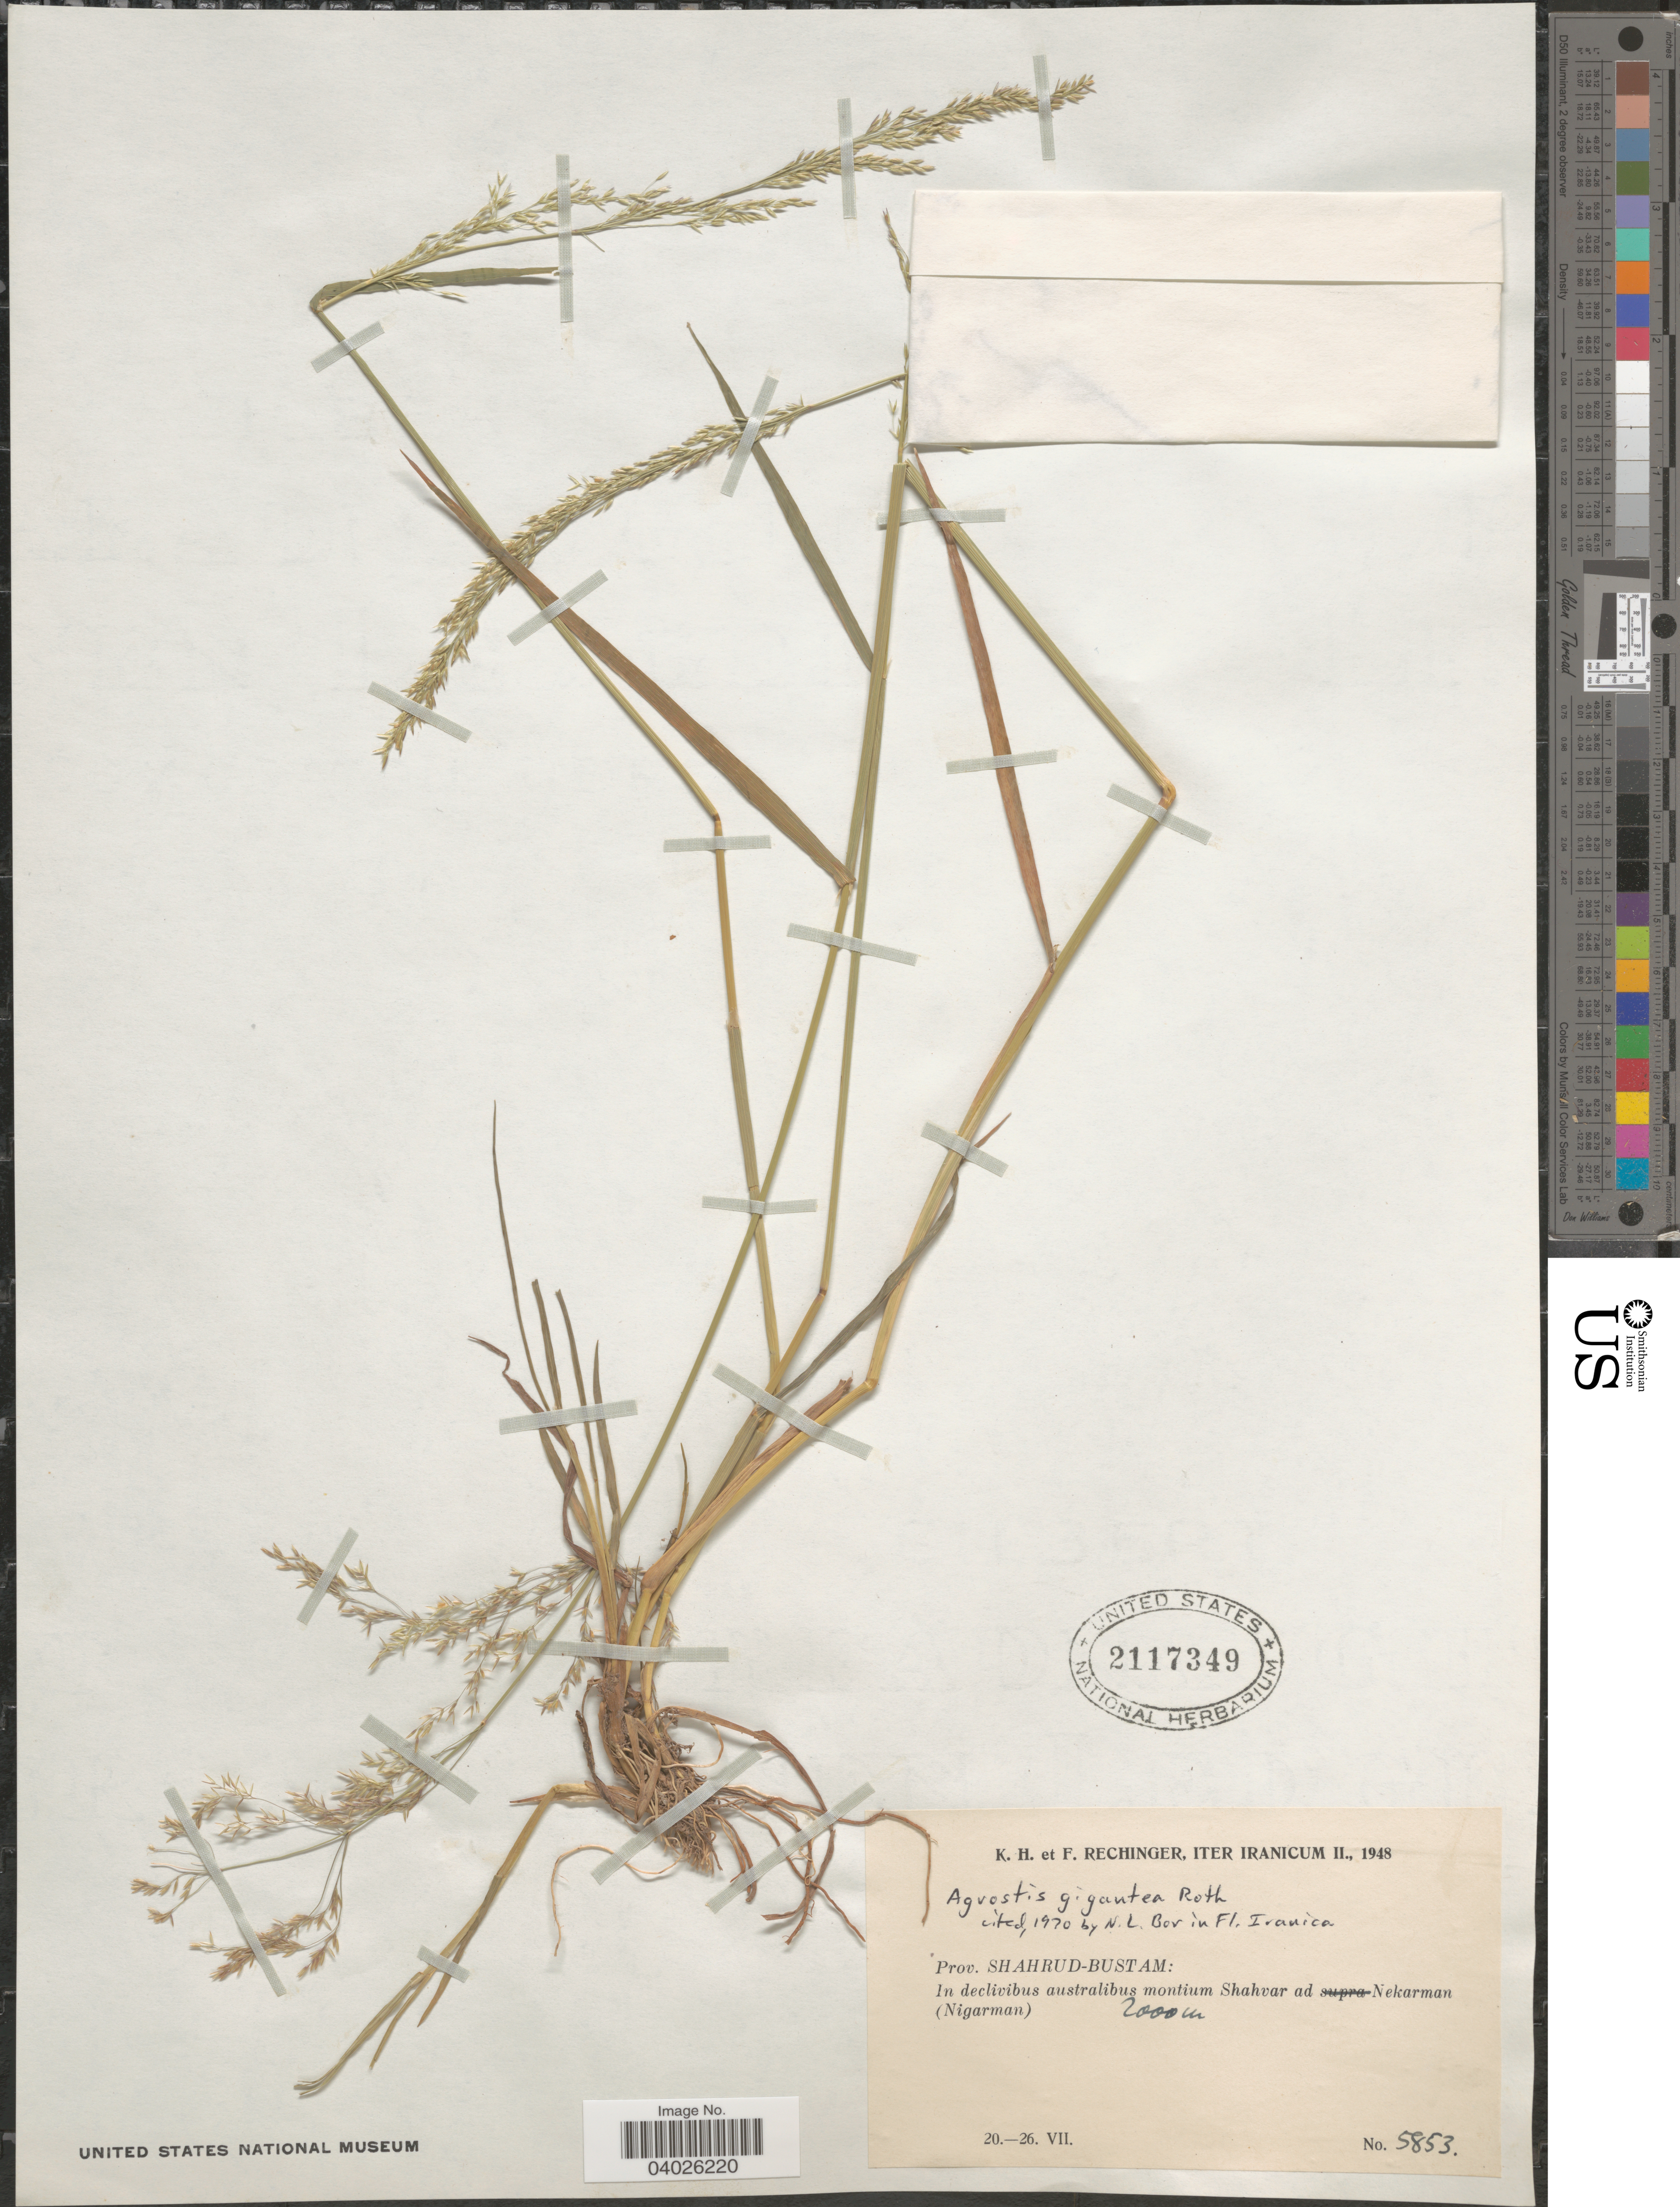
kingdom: Plantae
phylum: Tracheophyta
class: Liliopsida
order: Poales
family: Poaceae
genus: Agrostis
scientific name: Agrostis gigantea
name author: Roth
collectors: K. H. Rechinger & F. Rechinger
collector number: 5853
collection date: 1948-07-20/1948-07-26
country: Iran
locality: Iter Iranicum II. Prov. Shahrud-Bustam: In declivibus montium Shahvar ad Nekarman (Nigarman).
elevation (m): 2000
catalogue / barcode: US 2117349